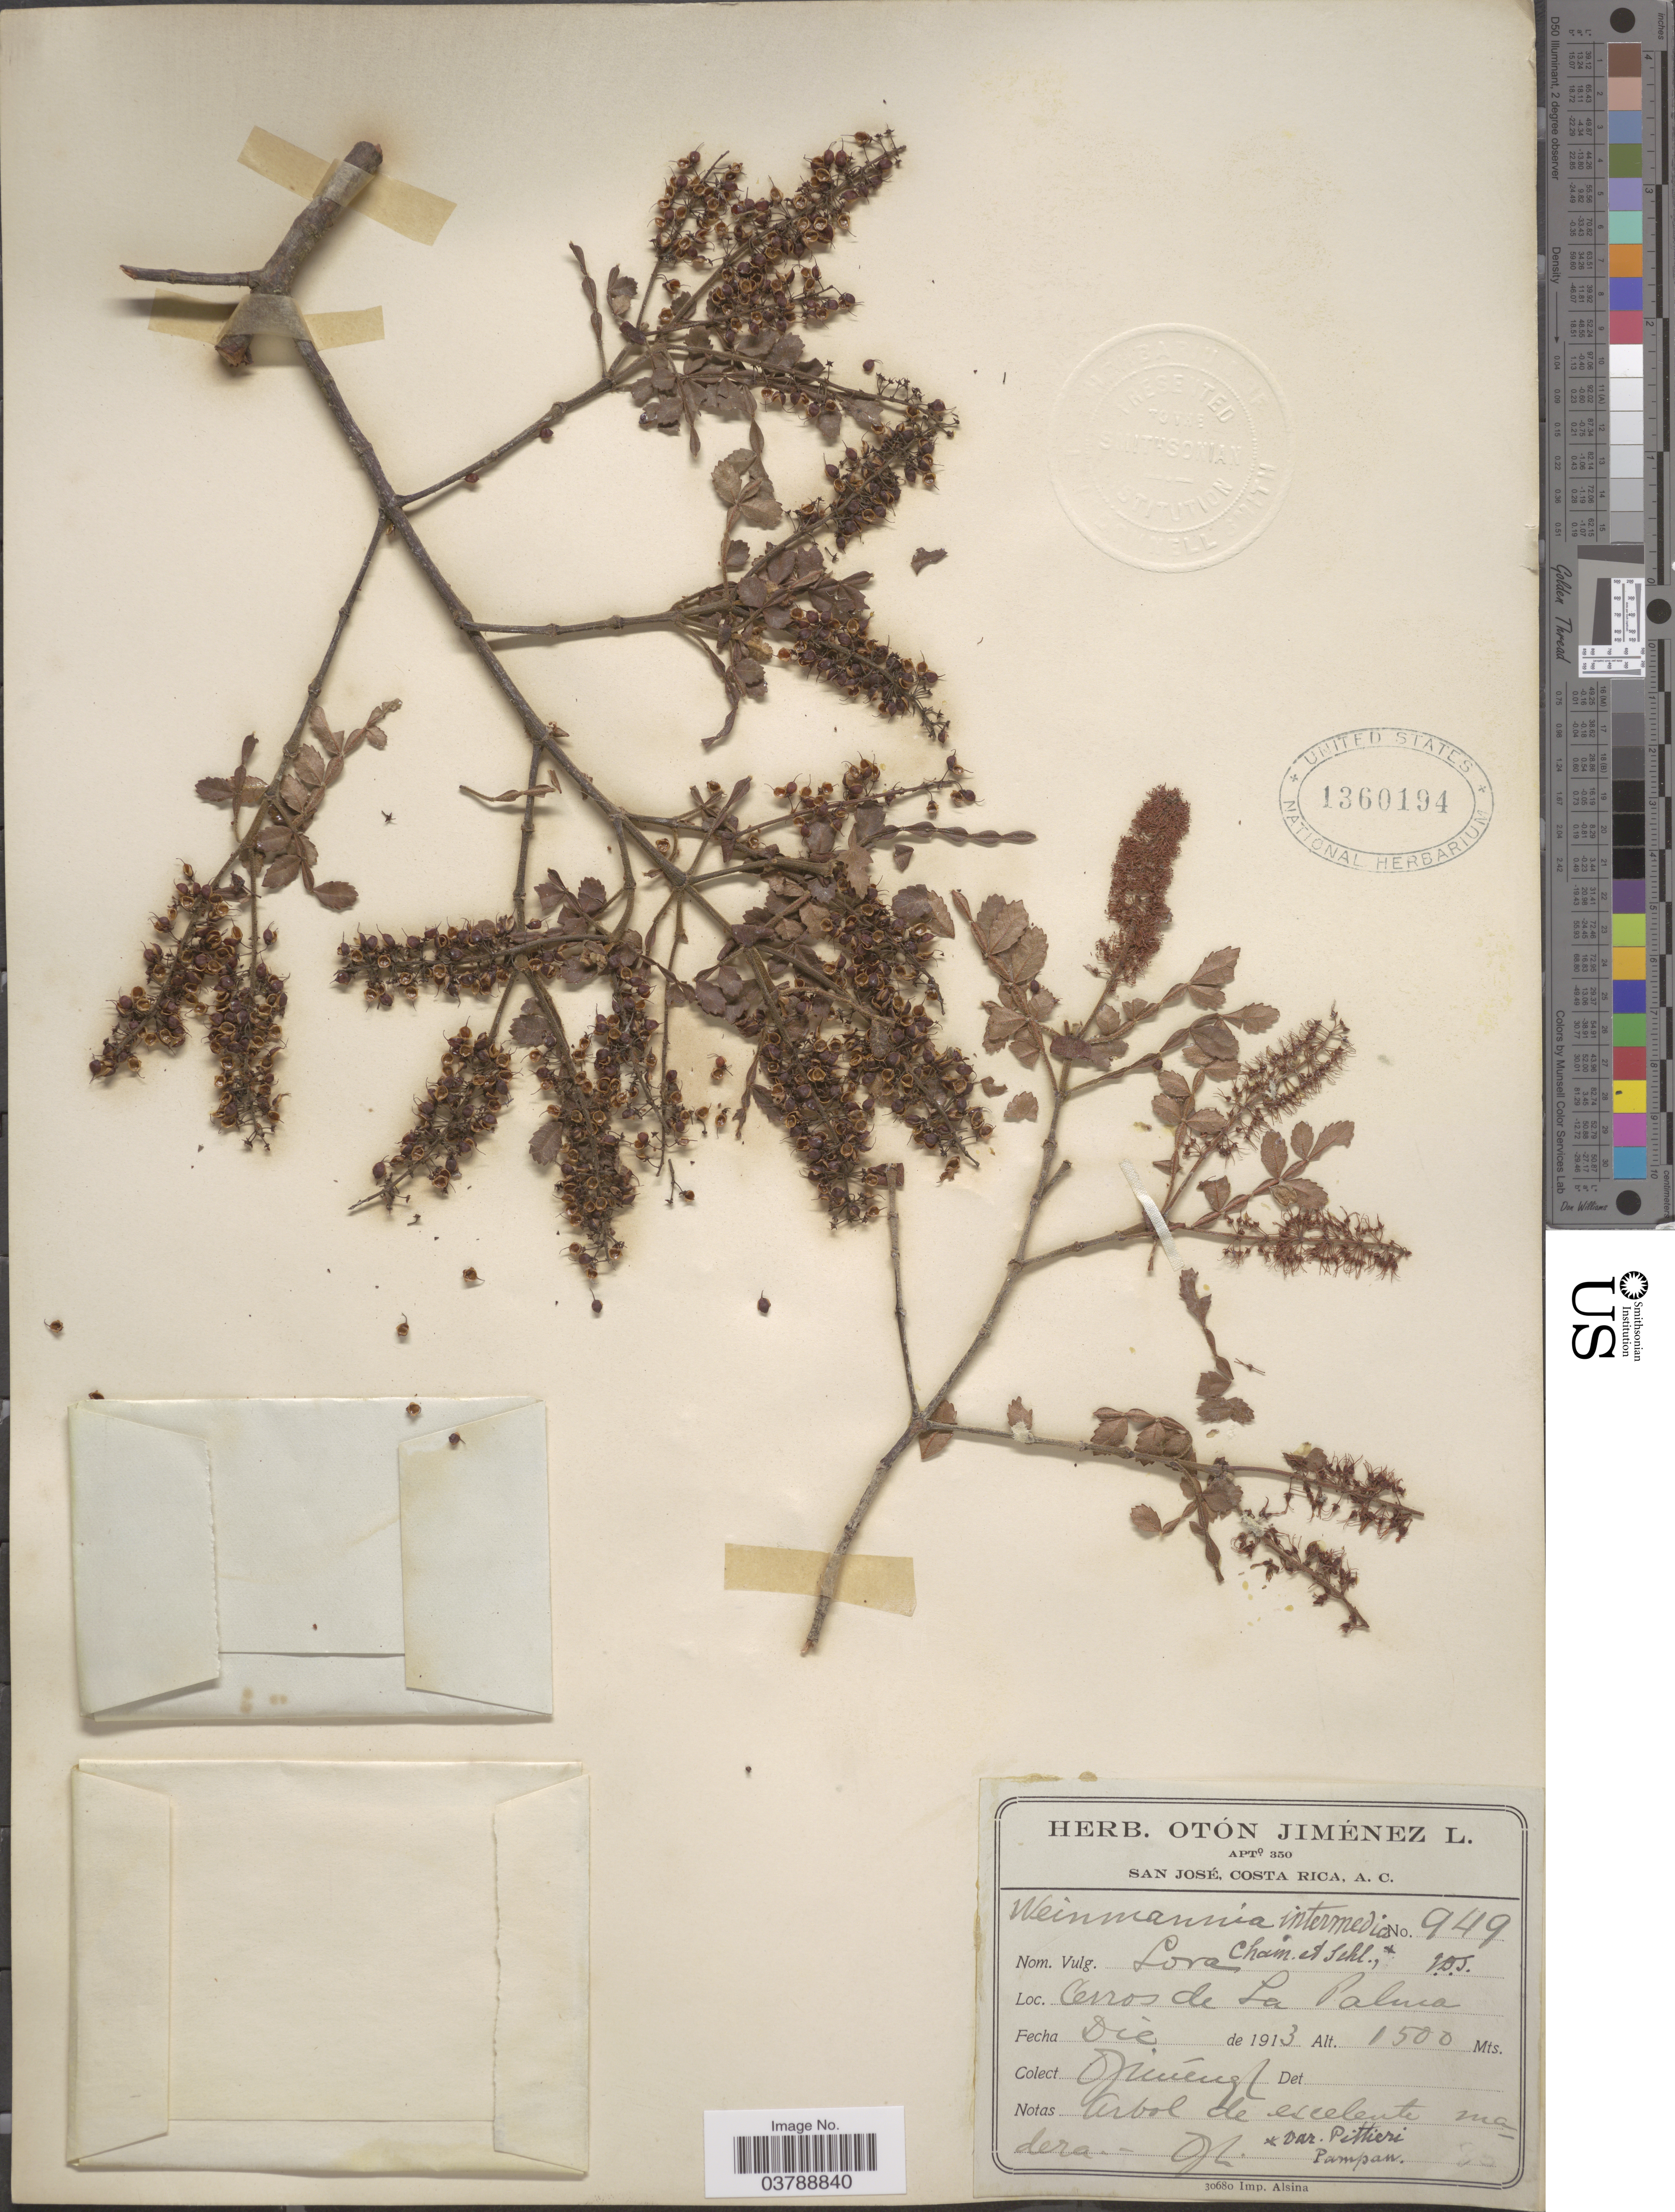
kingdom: Plantae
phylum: Tracheophyta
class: Magnoliopsida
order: Oxalidales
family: Cunoniaceae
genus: Weinmannia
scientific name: Weinmannia pinnata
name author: L.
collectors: O. Jiménez L.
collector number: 949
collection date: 1913-12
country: Costa Rica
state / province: San José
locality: Cerros de La Palma.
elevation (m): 1500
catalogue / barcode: US 1360194